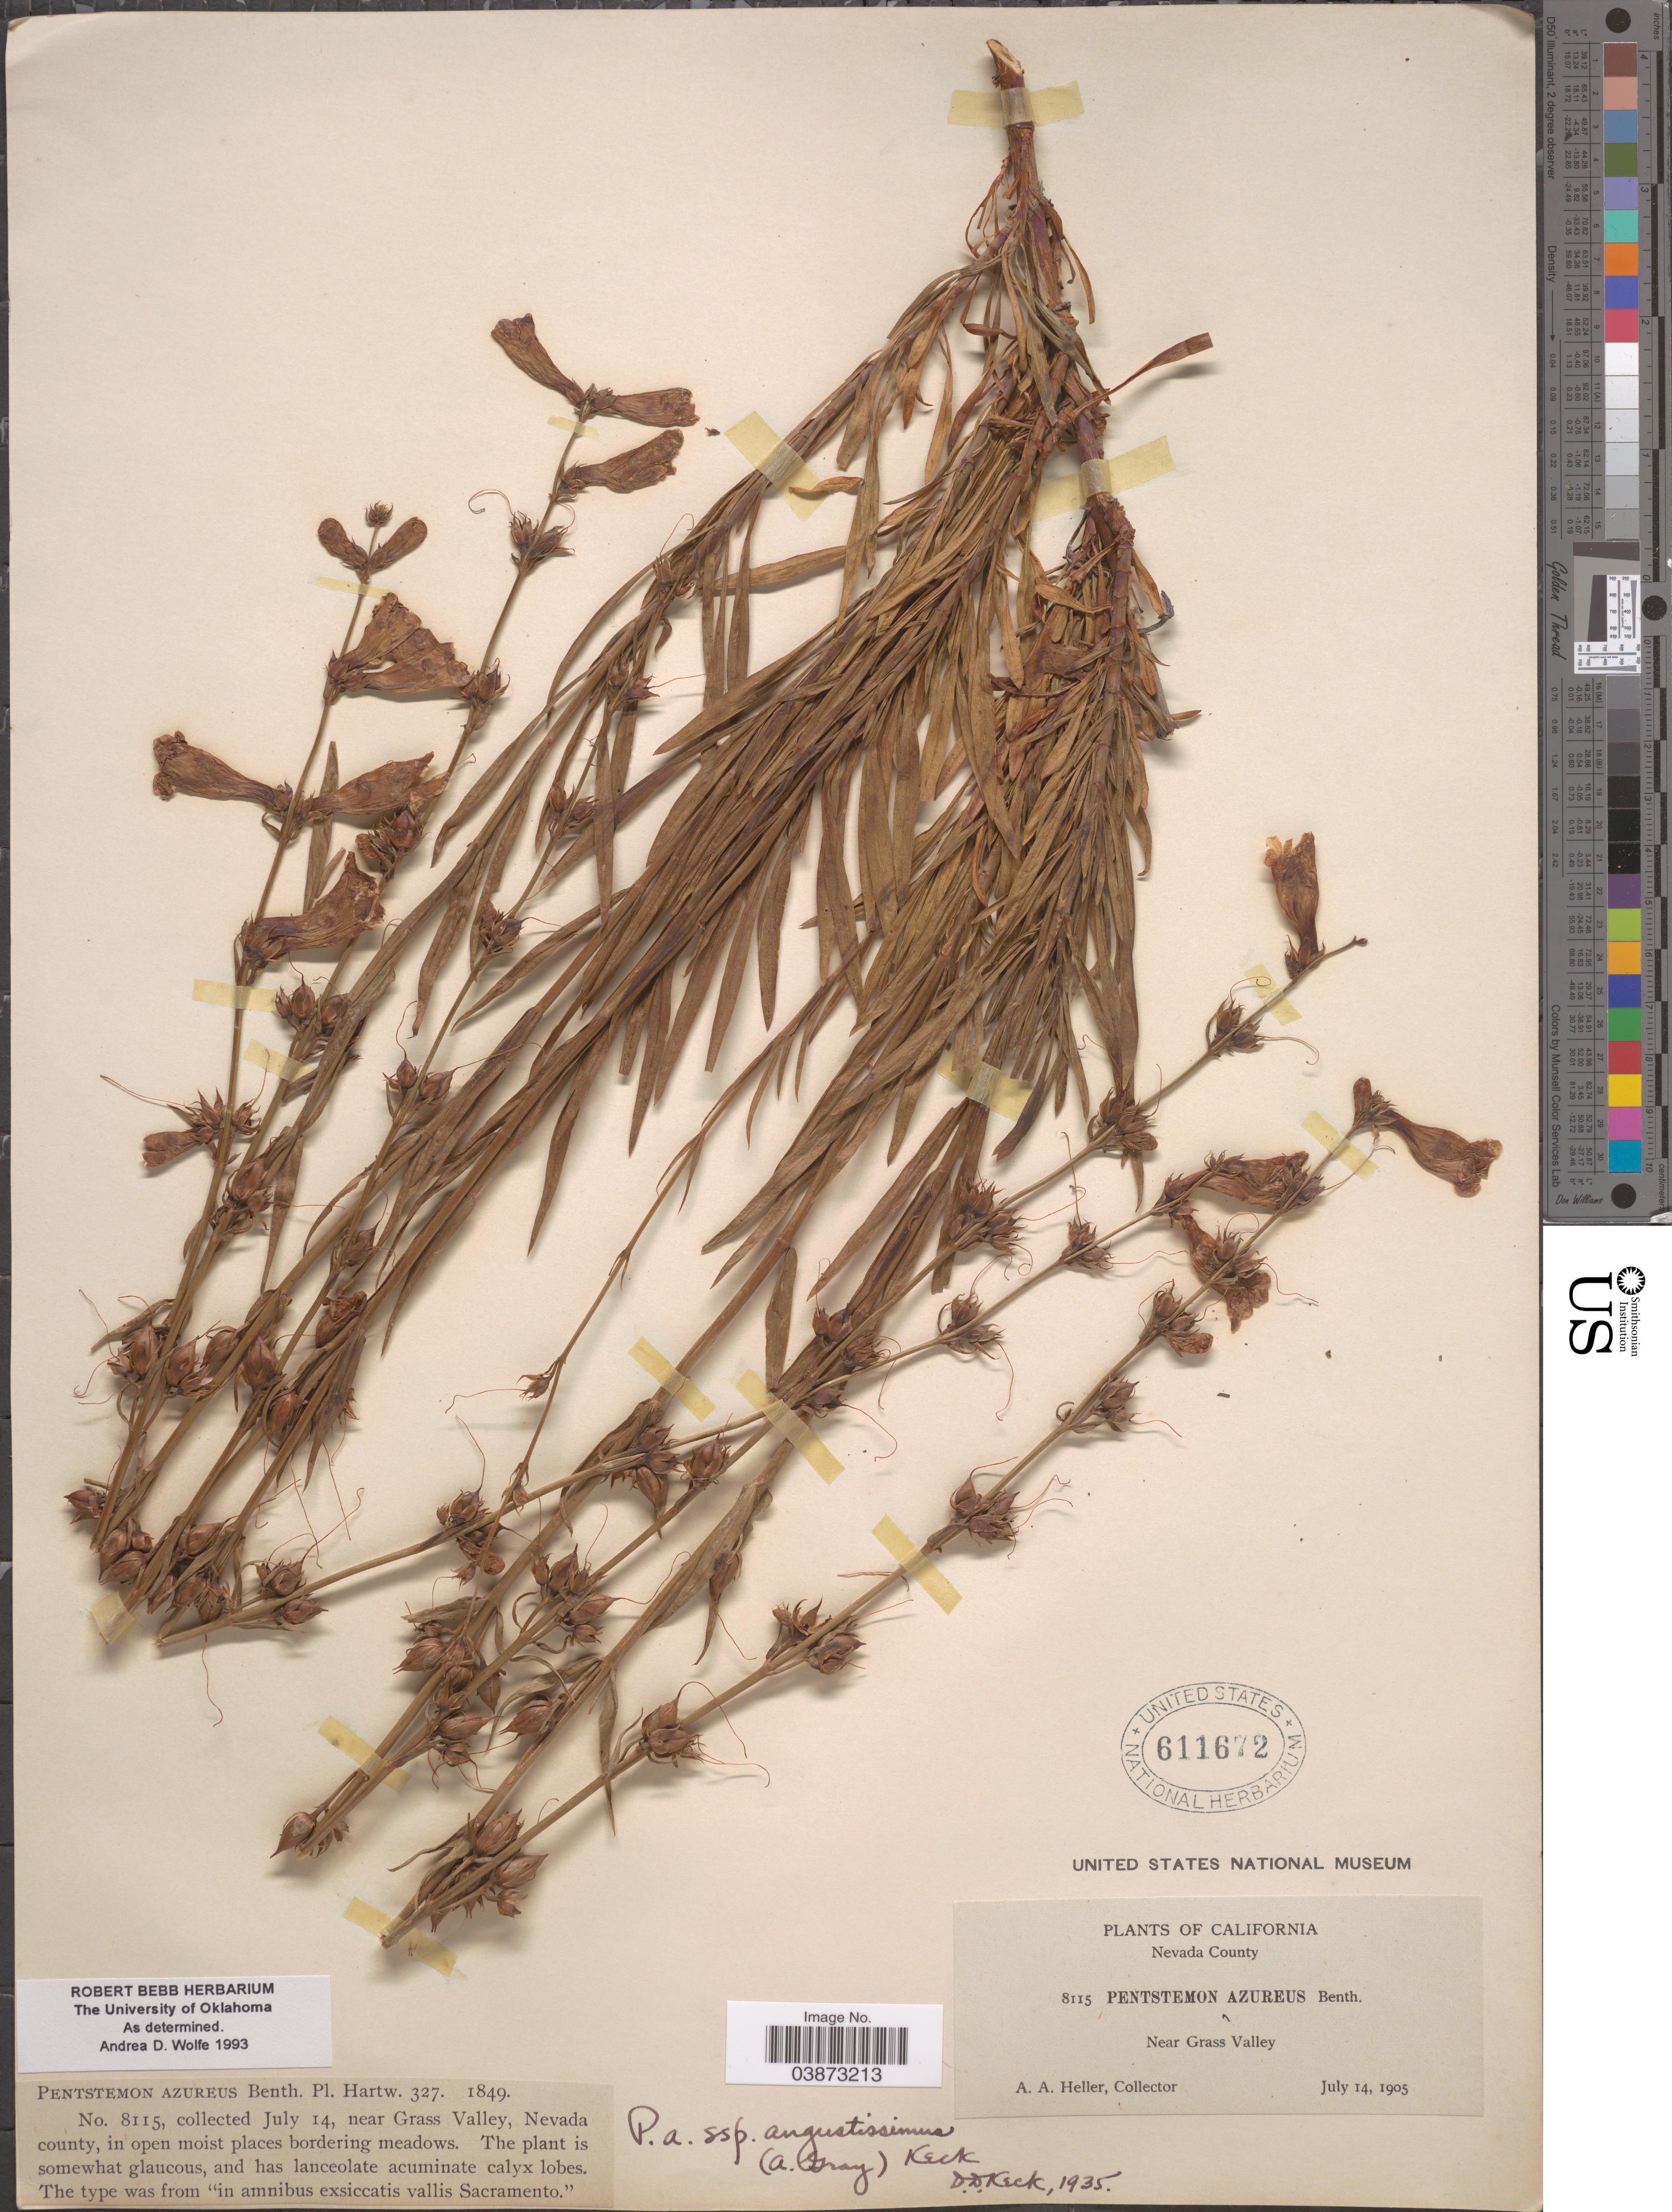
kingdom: Plantae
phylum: Tracheophyta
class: Magnoliopsida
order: Lamiales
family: Plantaginaceae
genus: Penstemon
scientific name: Penstemon azureus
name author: Benth.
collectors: A. A. Heller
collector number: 8115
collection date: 1905-07-14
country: United States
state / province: California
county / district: Nevada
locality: Nevada County. Near Grass Valley.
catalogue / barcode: US 611672